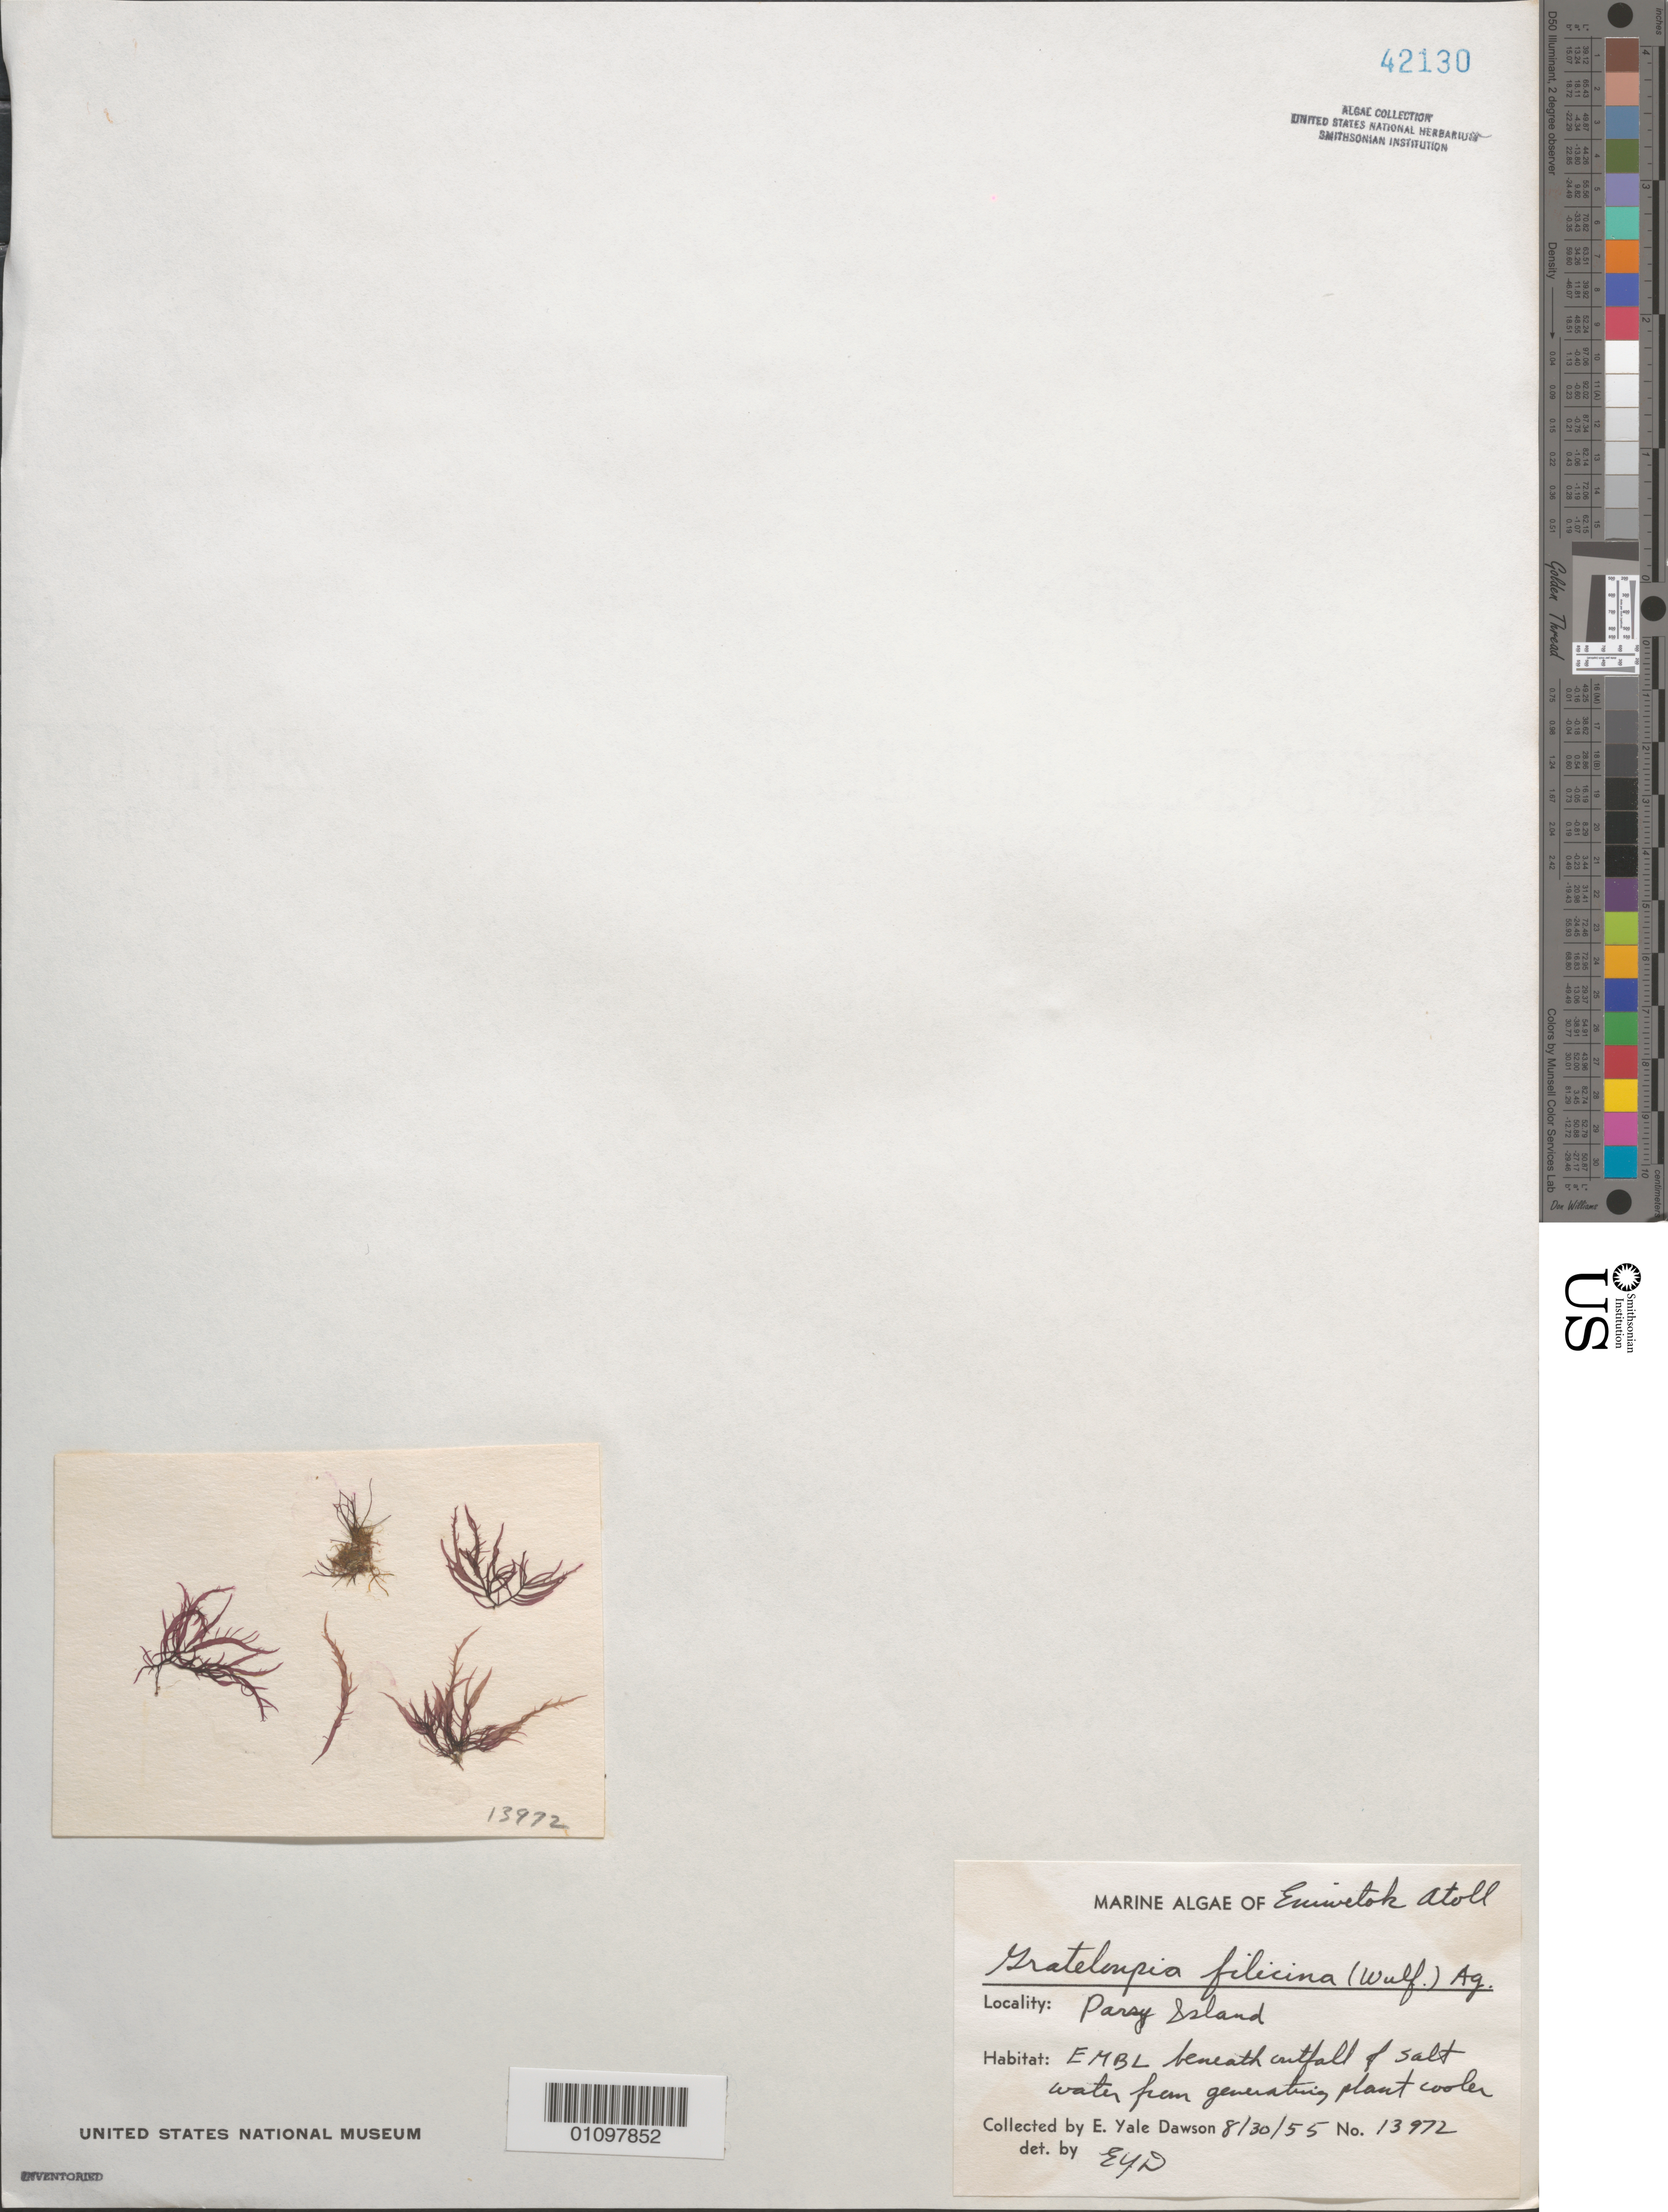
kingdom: Plantae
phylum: Rhodophyta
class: Florideophyceae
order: Halymeniales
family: Halymeniaceae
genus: Grateloupia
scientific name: Grateloupia filicina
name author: (J.V.Lamouroux) C. Agardh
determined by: Dawson, E. Y.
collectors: E. Y. Dawson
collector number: EYD 13972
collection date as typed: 30 Aug 1955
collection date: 1955-08-30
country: Marshall Islands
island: Enewetak [Eniwetok] Atoll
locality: Parry Islet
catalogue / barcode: US 42130